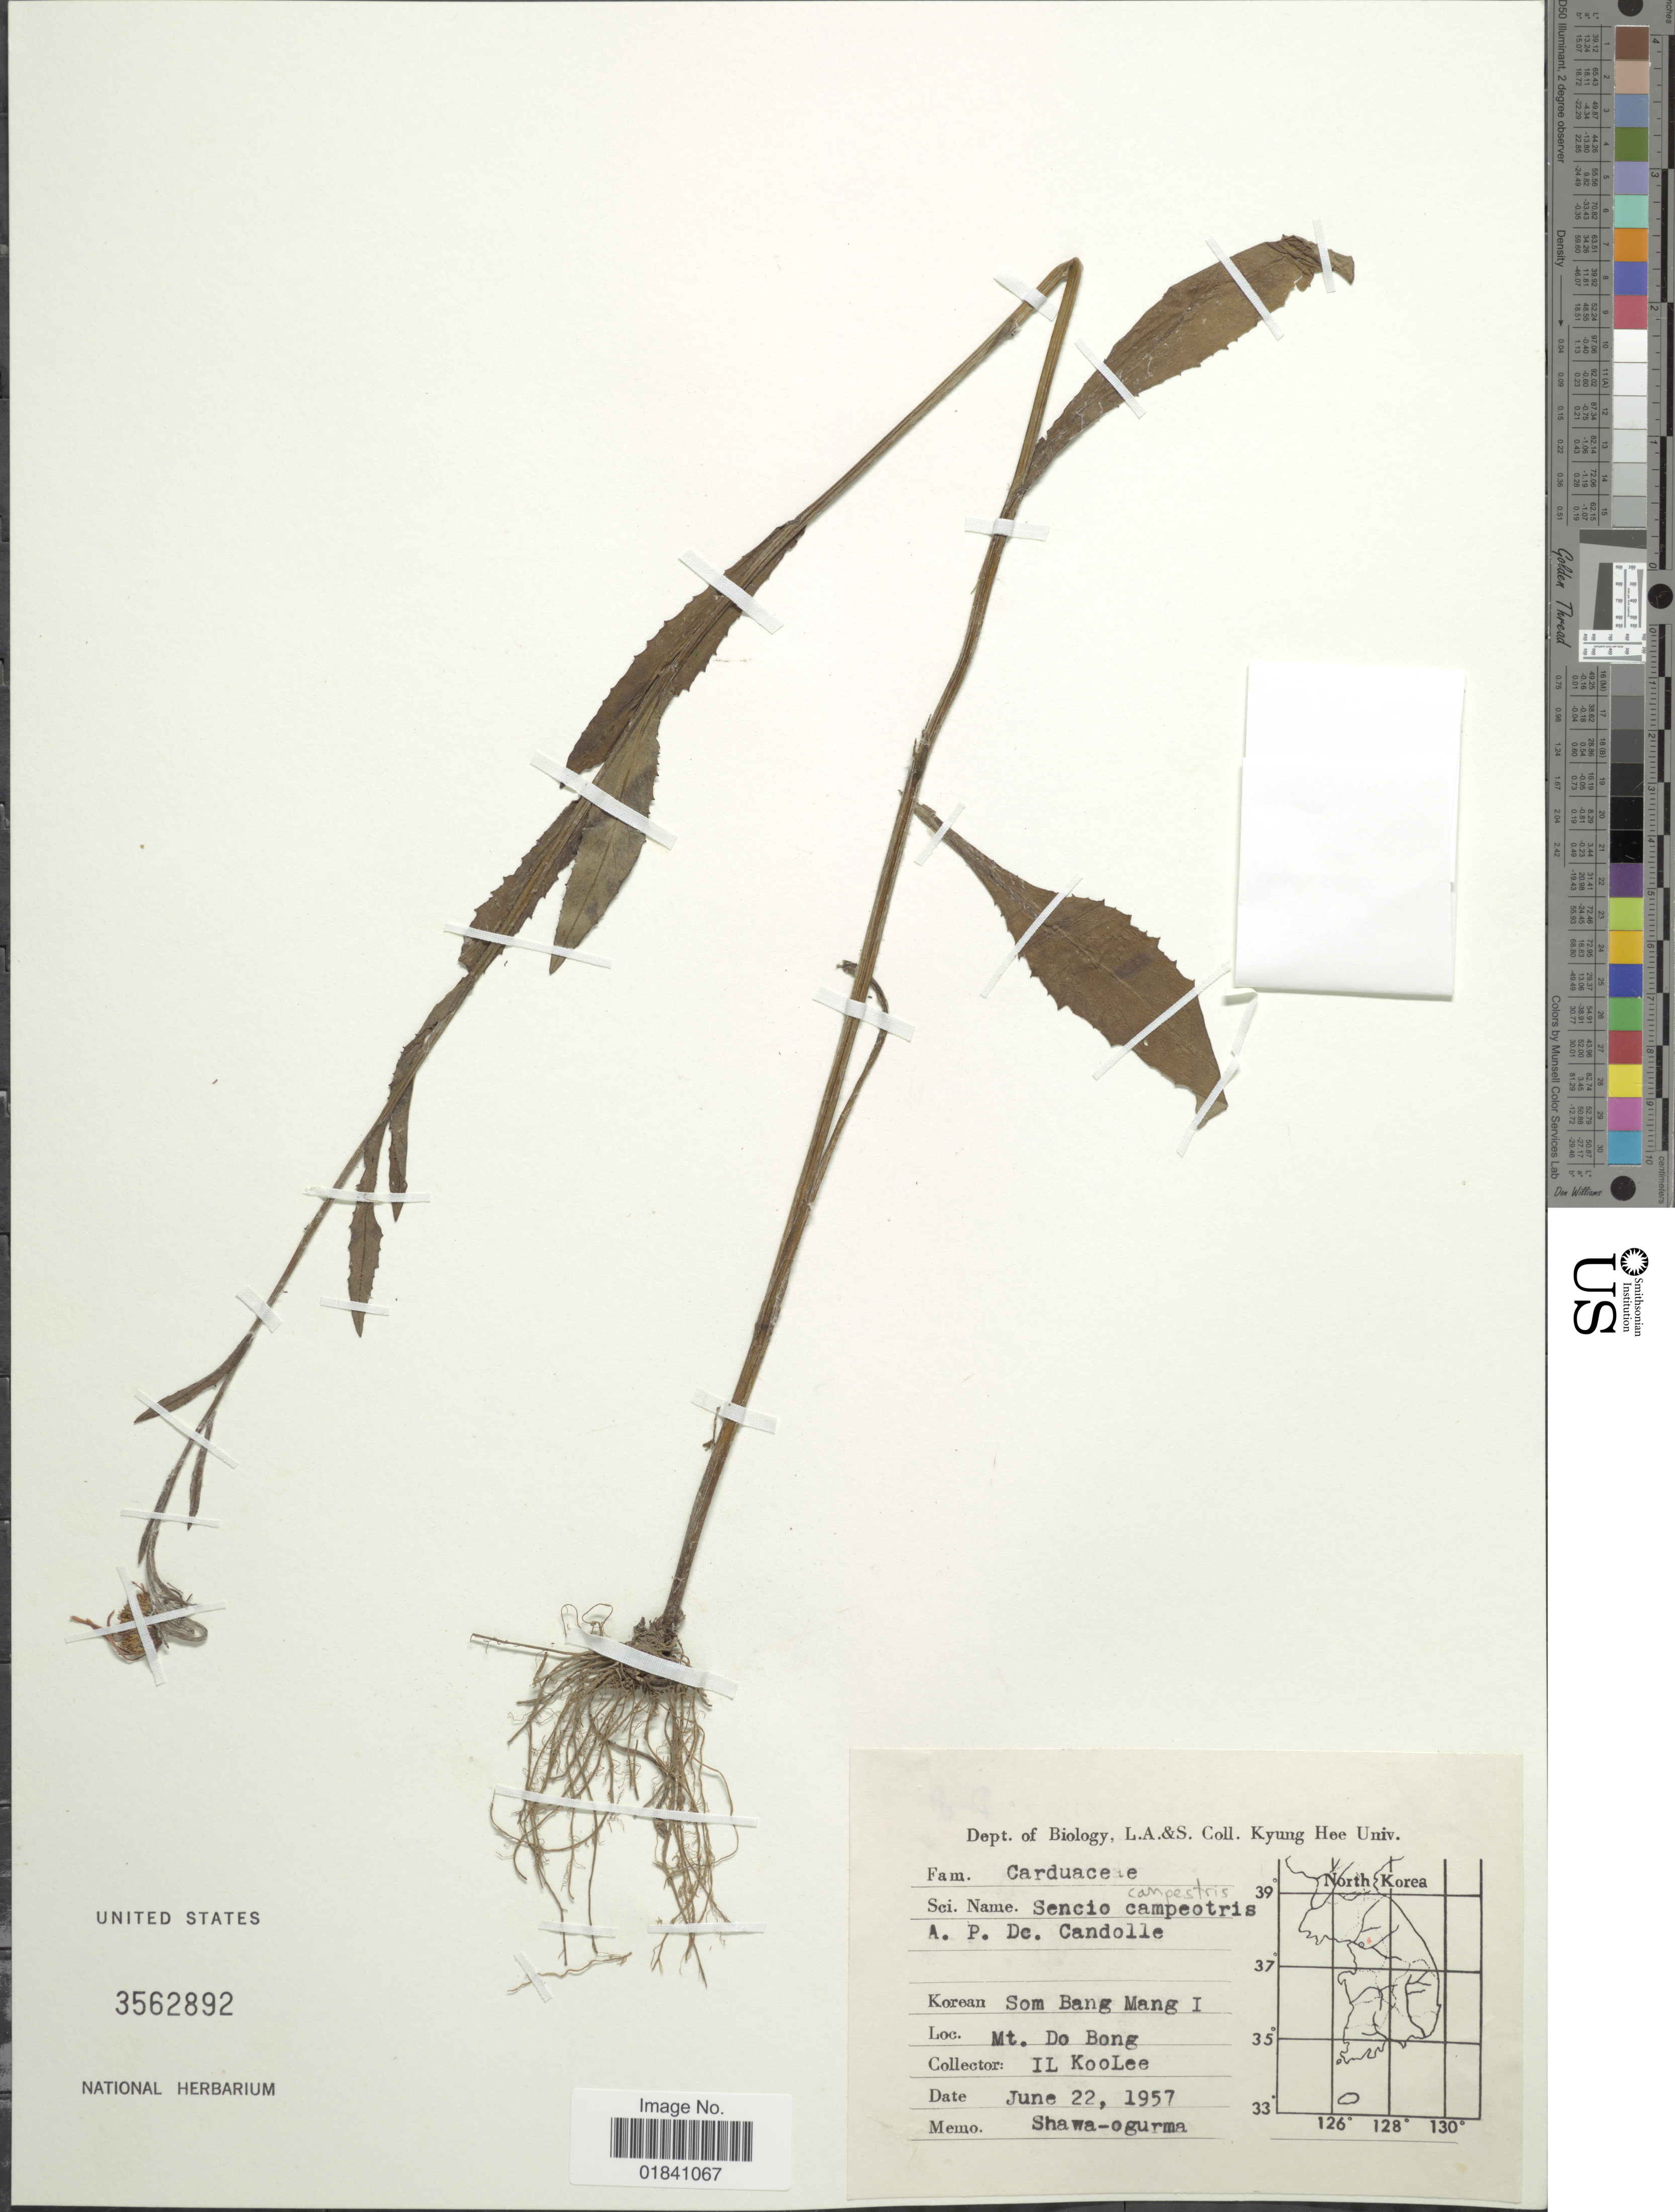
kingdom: Plantae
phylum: Tracheophyta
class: Magnoliopsida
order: Asterales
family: Asteraceae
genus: Senecio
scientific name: Senecio campestris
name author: DC.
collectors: I. Lee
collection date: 1957-06-22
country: South Korea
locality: Mt. Do Bong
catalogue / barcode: US 3562892